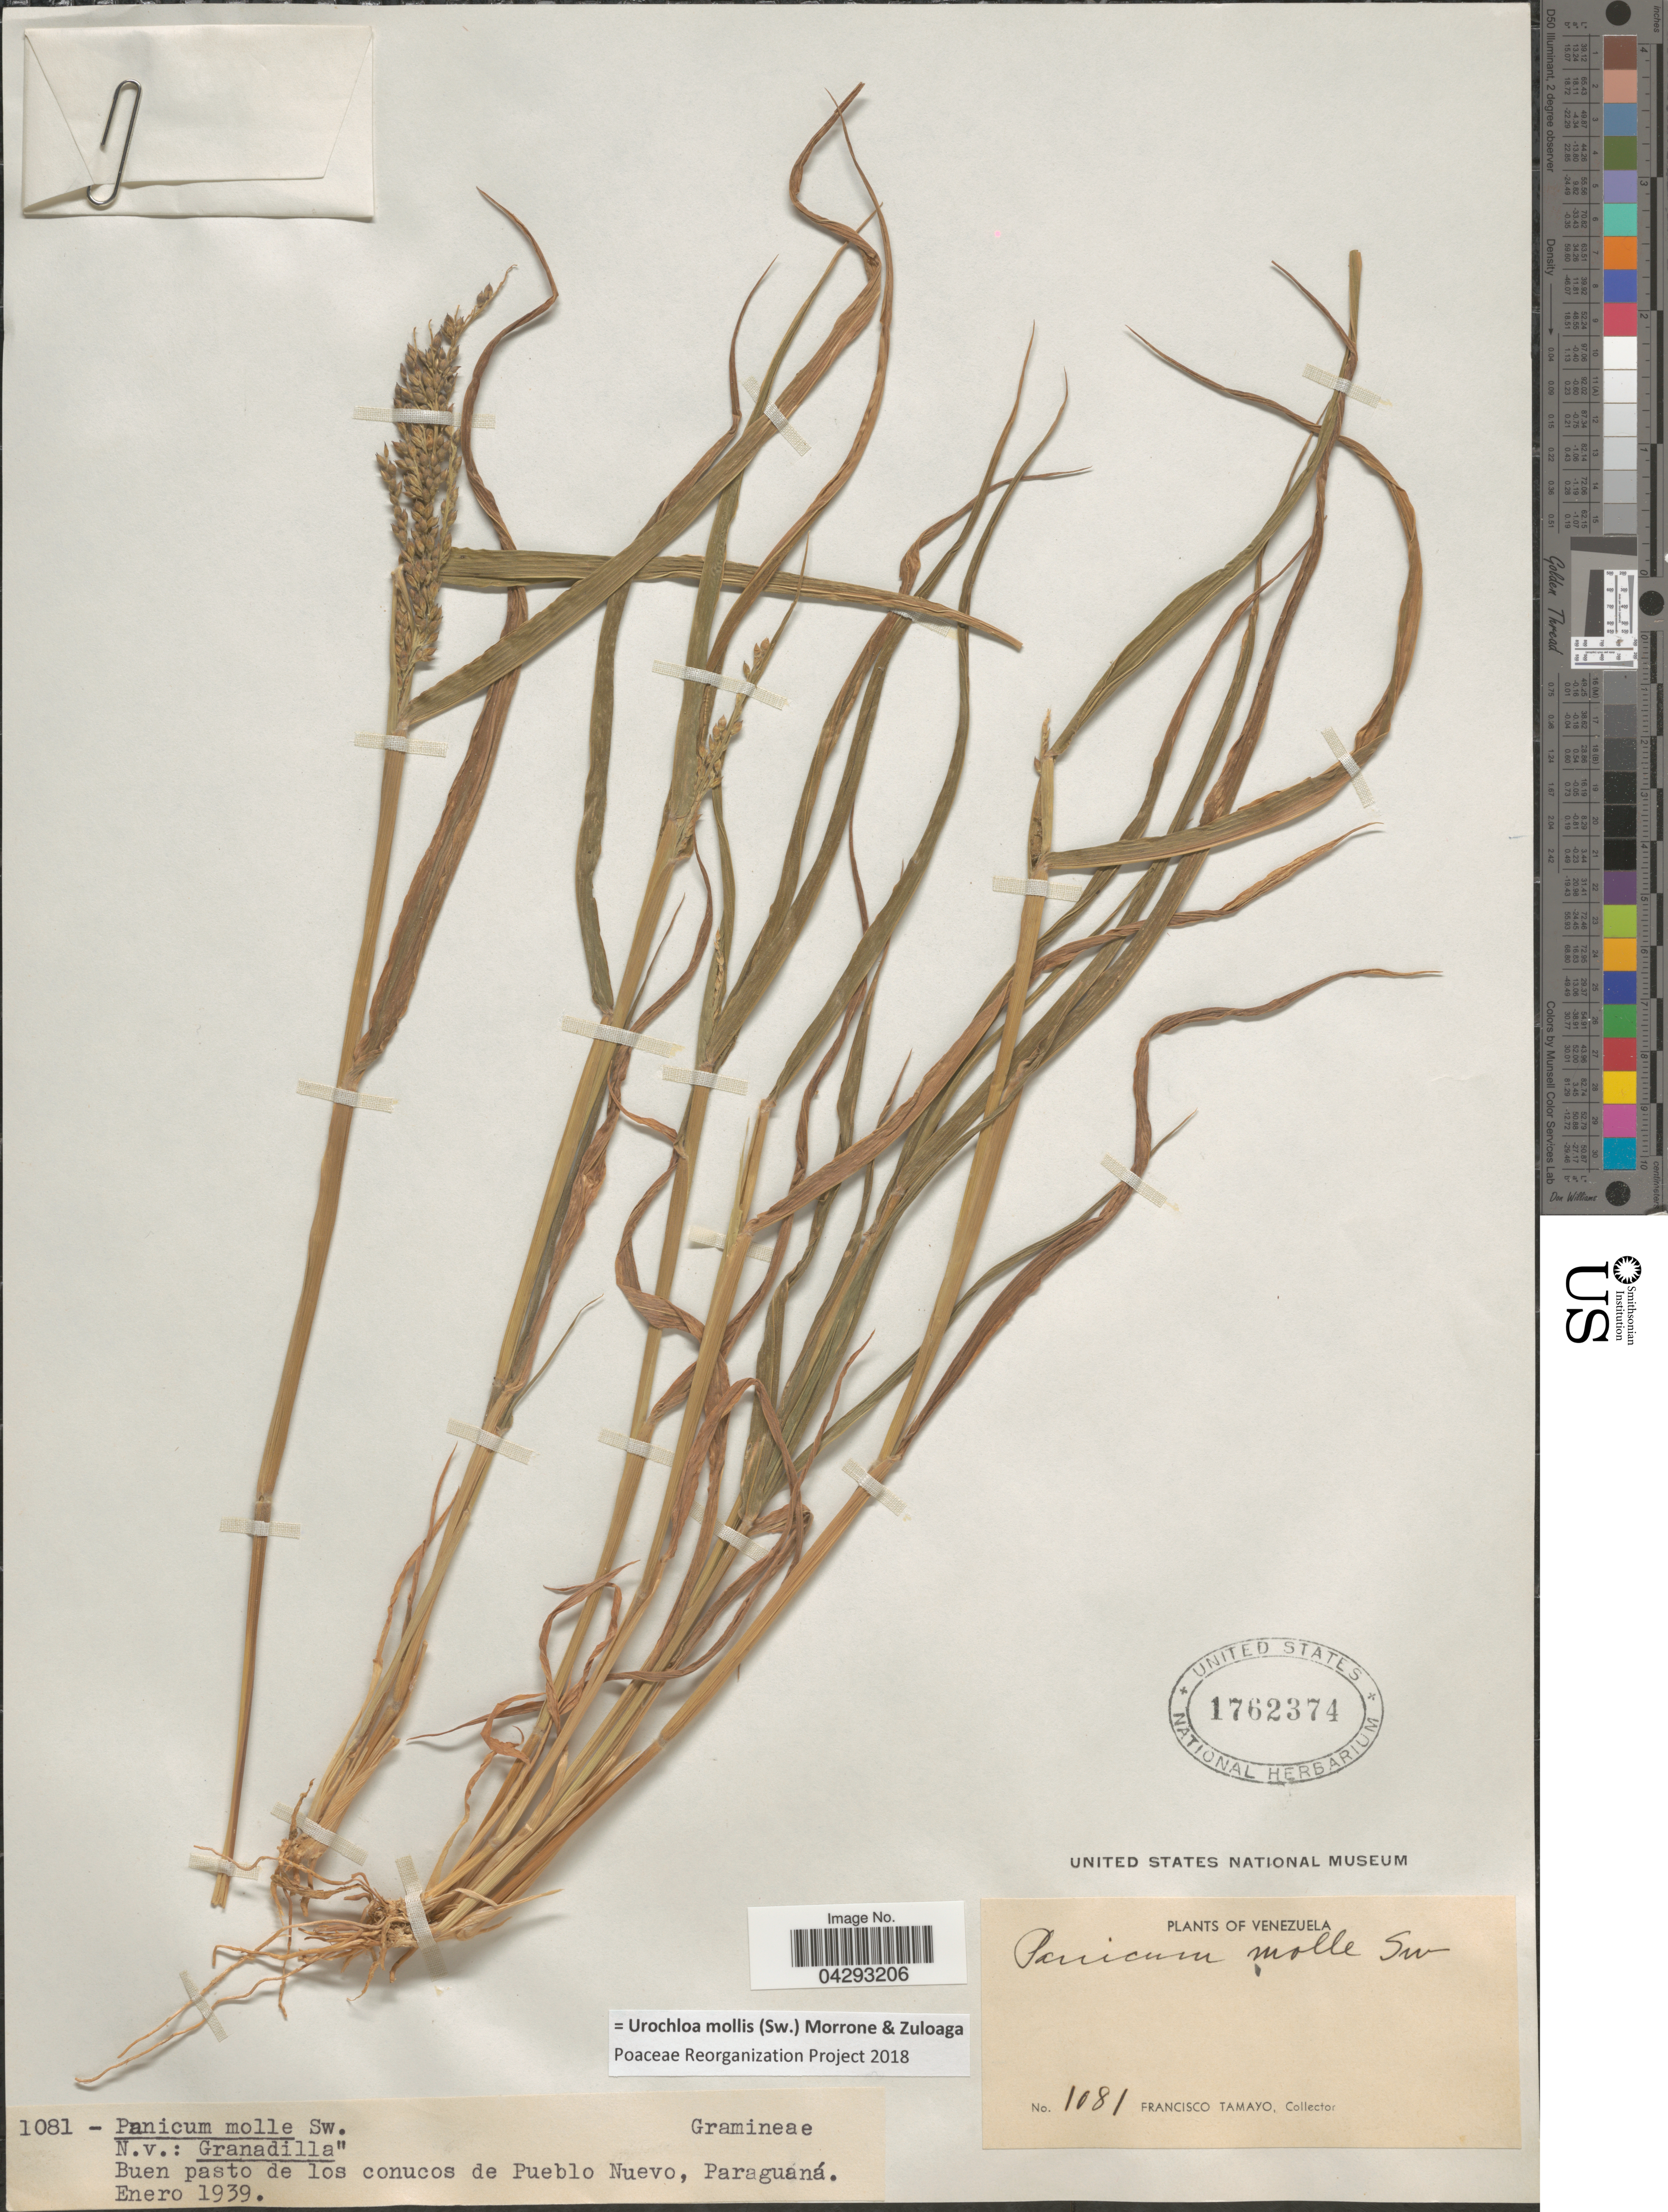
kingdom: Plantae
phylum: Tracheophyta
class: Liliopsida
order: Poales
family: Poaceae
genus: Urochloa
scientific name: Urochloa mollis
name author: (Sw.) Morrone & Zuloaga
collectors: F. Tamayo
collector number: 1081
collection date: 1939-01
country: Venezuela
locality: Buen pasto de los conucos de Pueblo Nuevo, Paraguaná.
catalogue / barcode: US 1762374